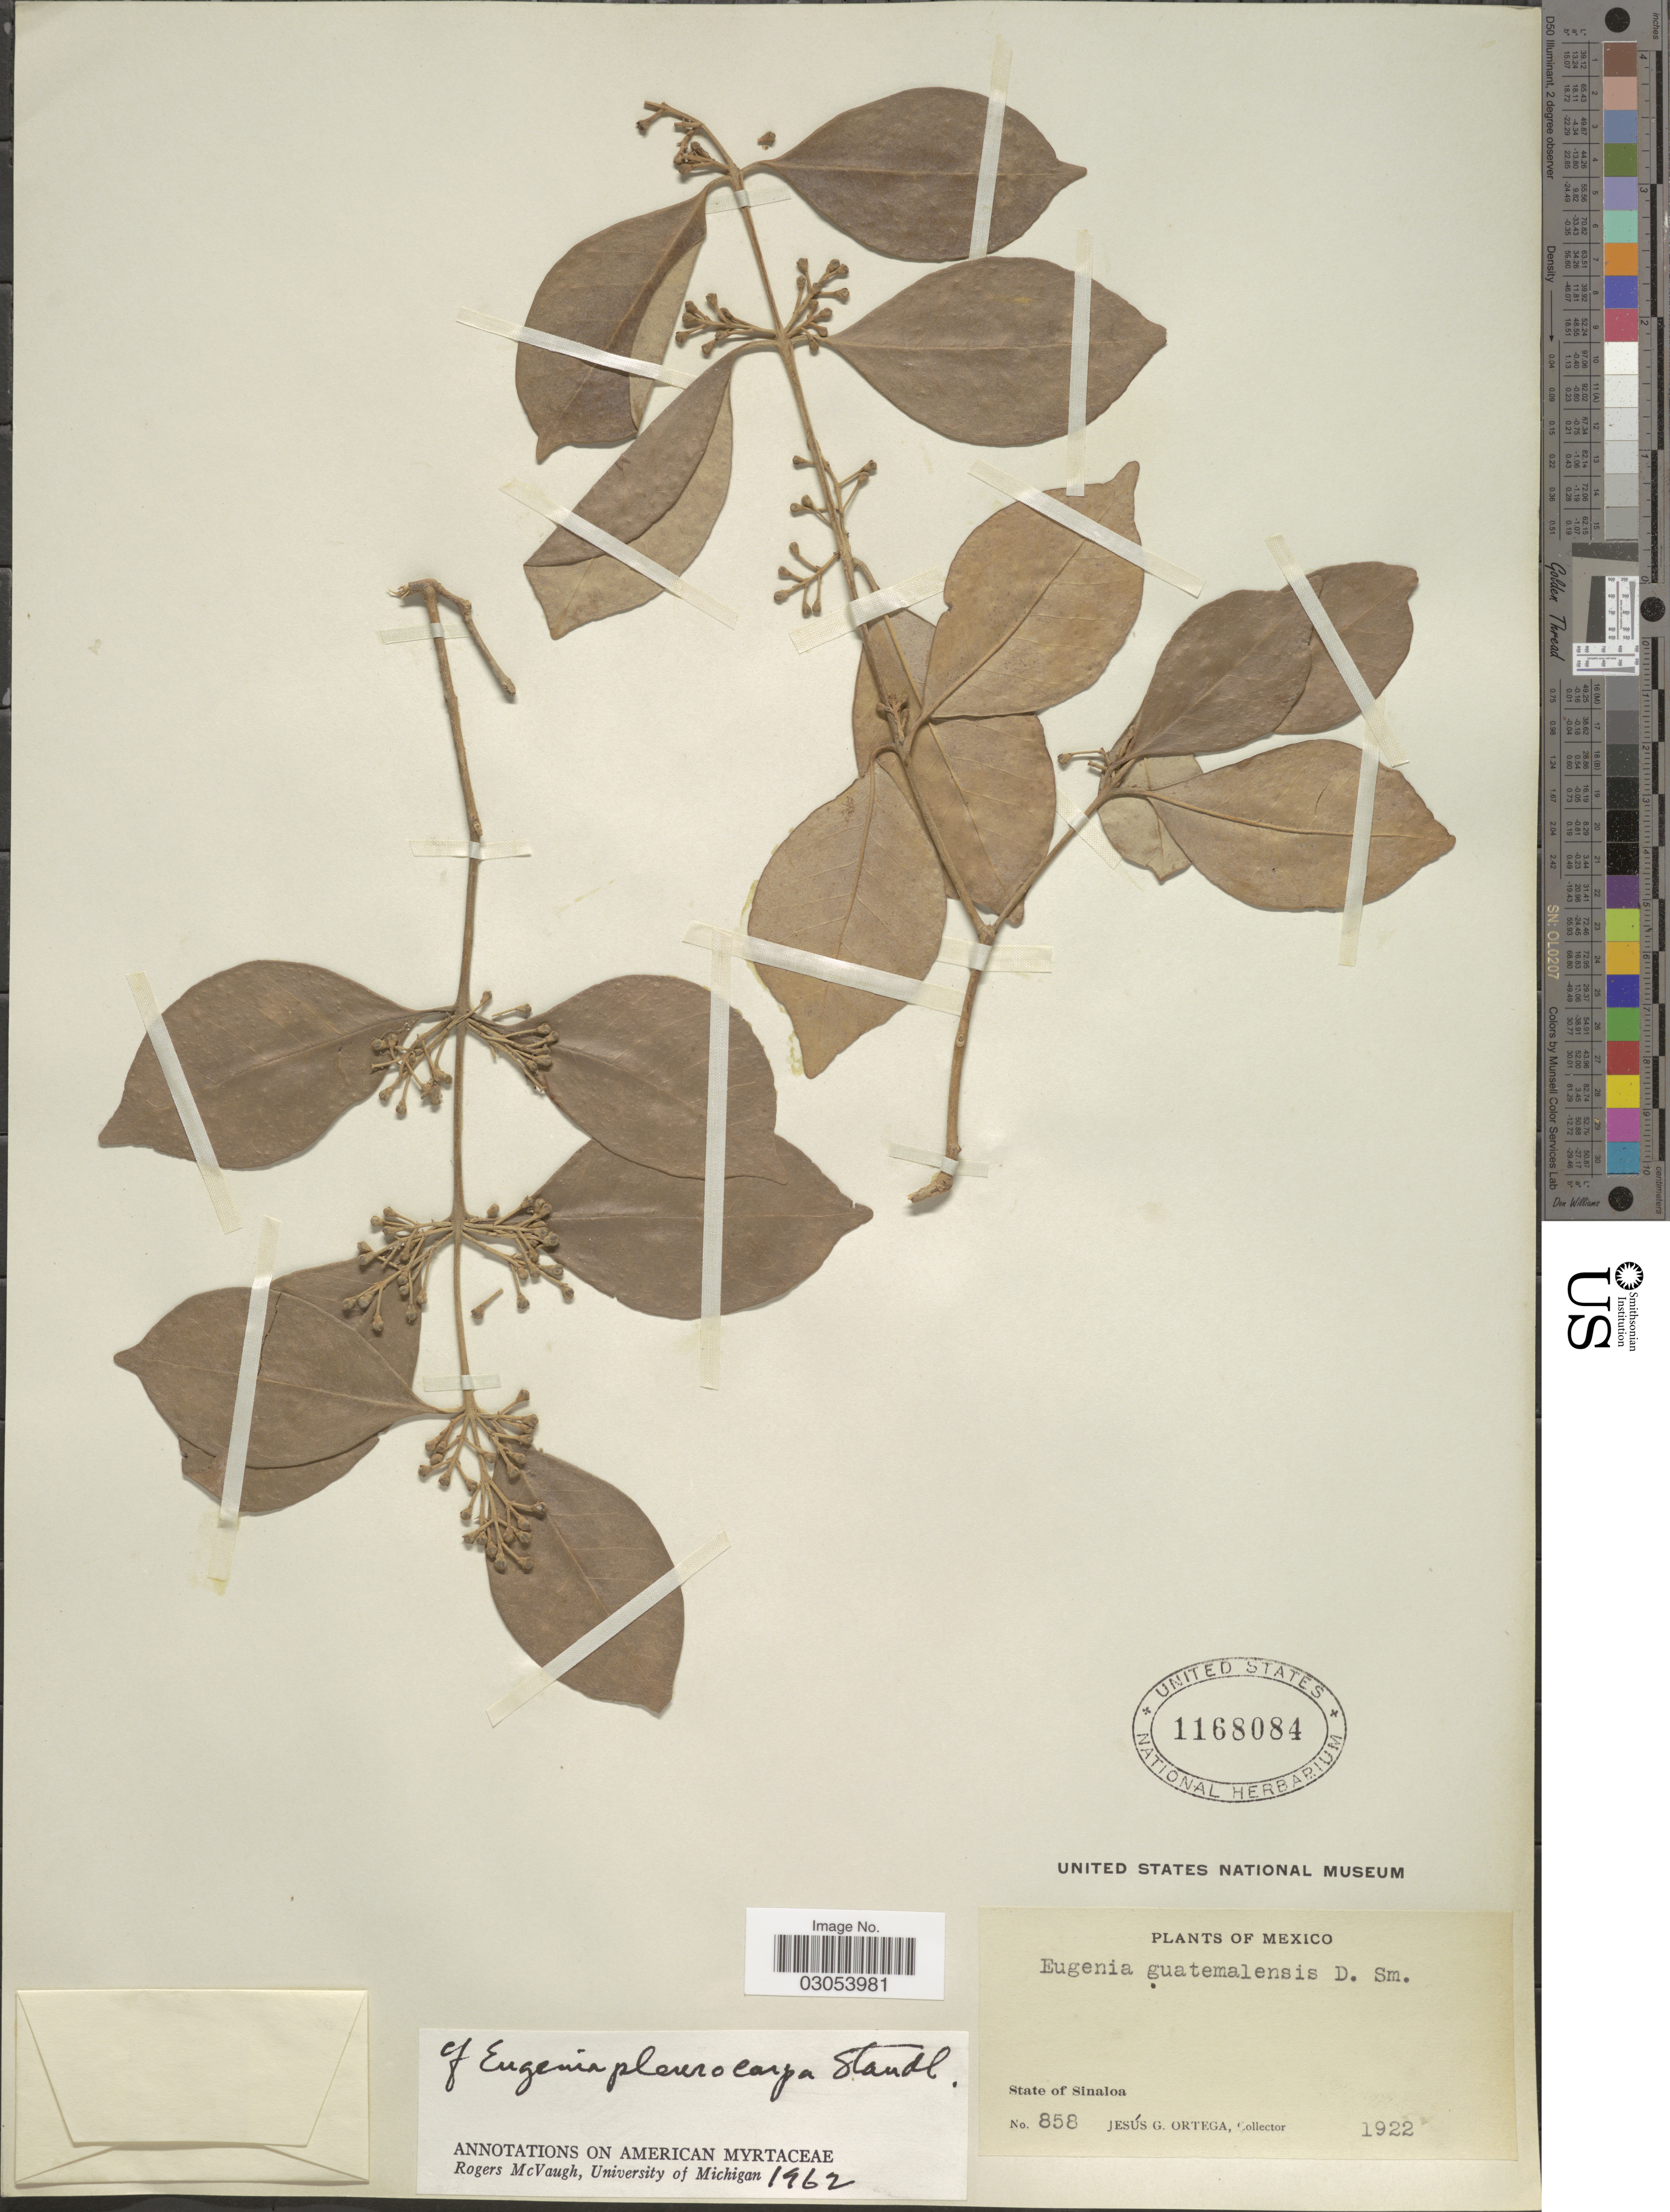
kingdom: Plantae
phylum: Tracheophyta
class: Magnoliopsida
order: Myrtales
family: Myrtaceae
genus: Eugenia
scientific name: Eugenia pleurocarpa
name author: Standl.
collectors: J. Ortega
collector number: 858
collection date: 1922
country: Mexico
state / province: Sinaloa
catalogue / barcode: US 1168084